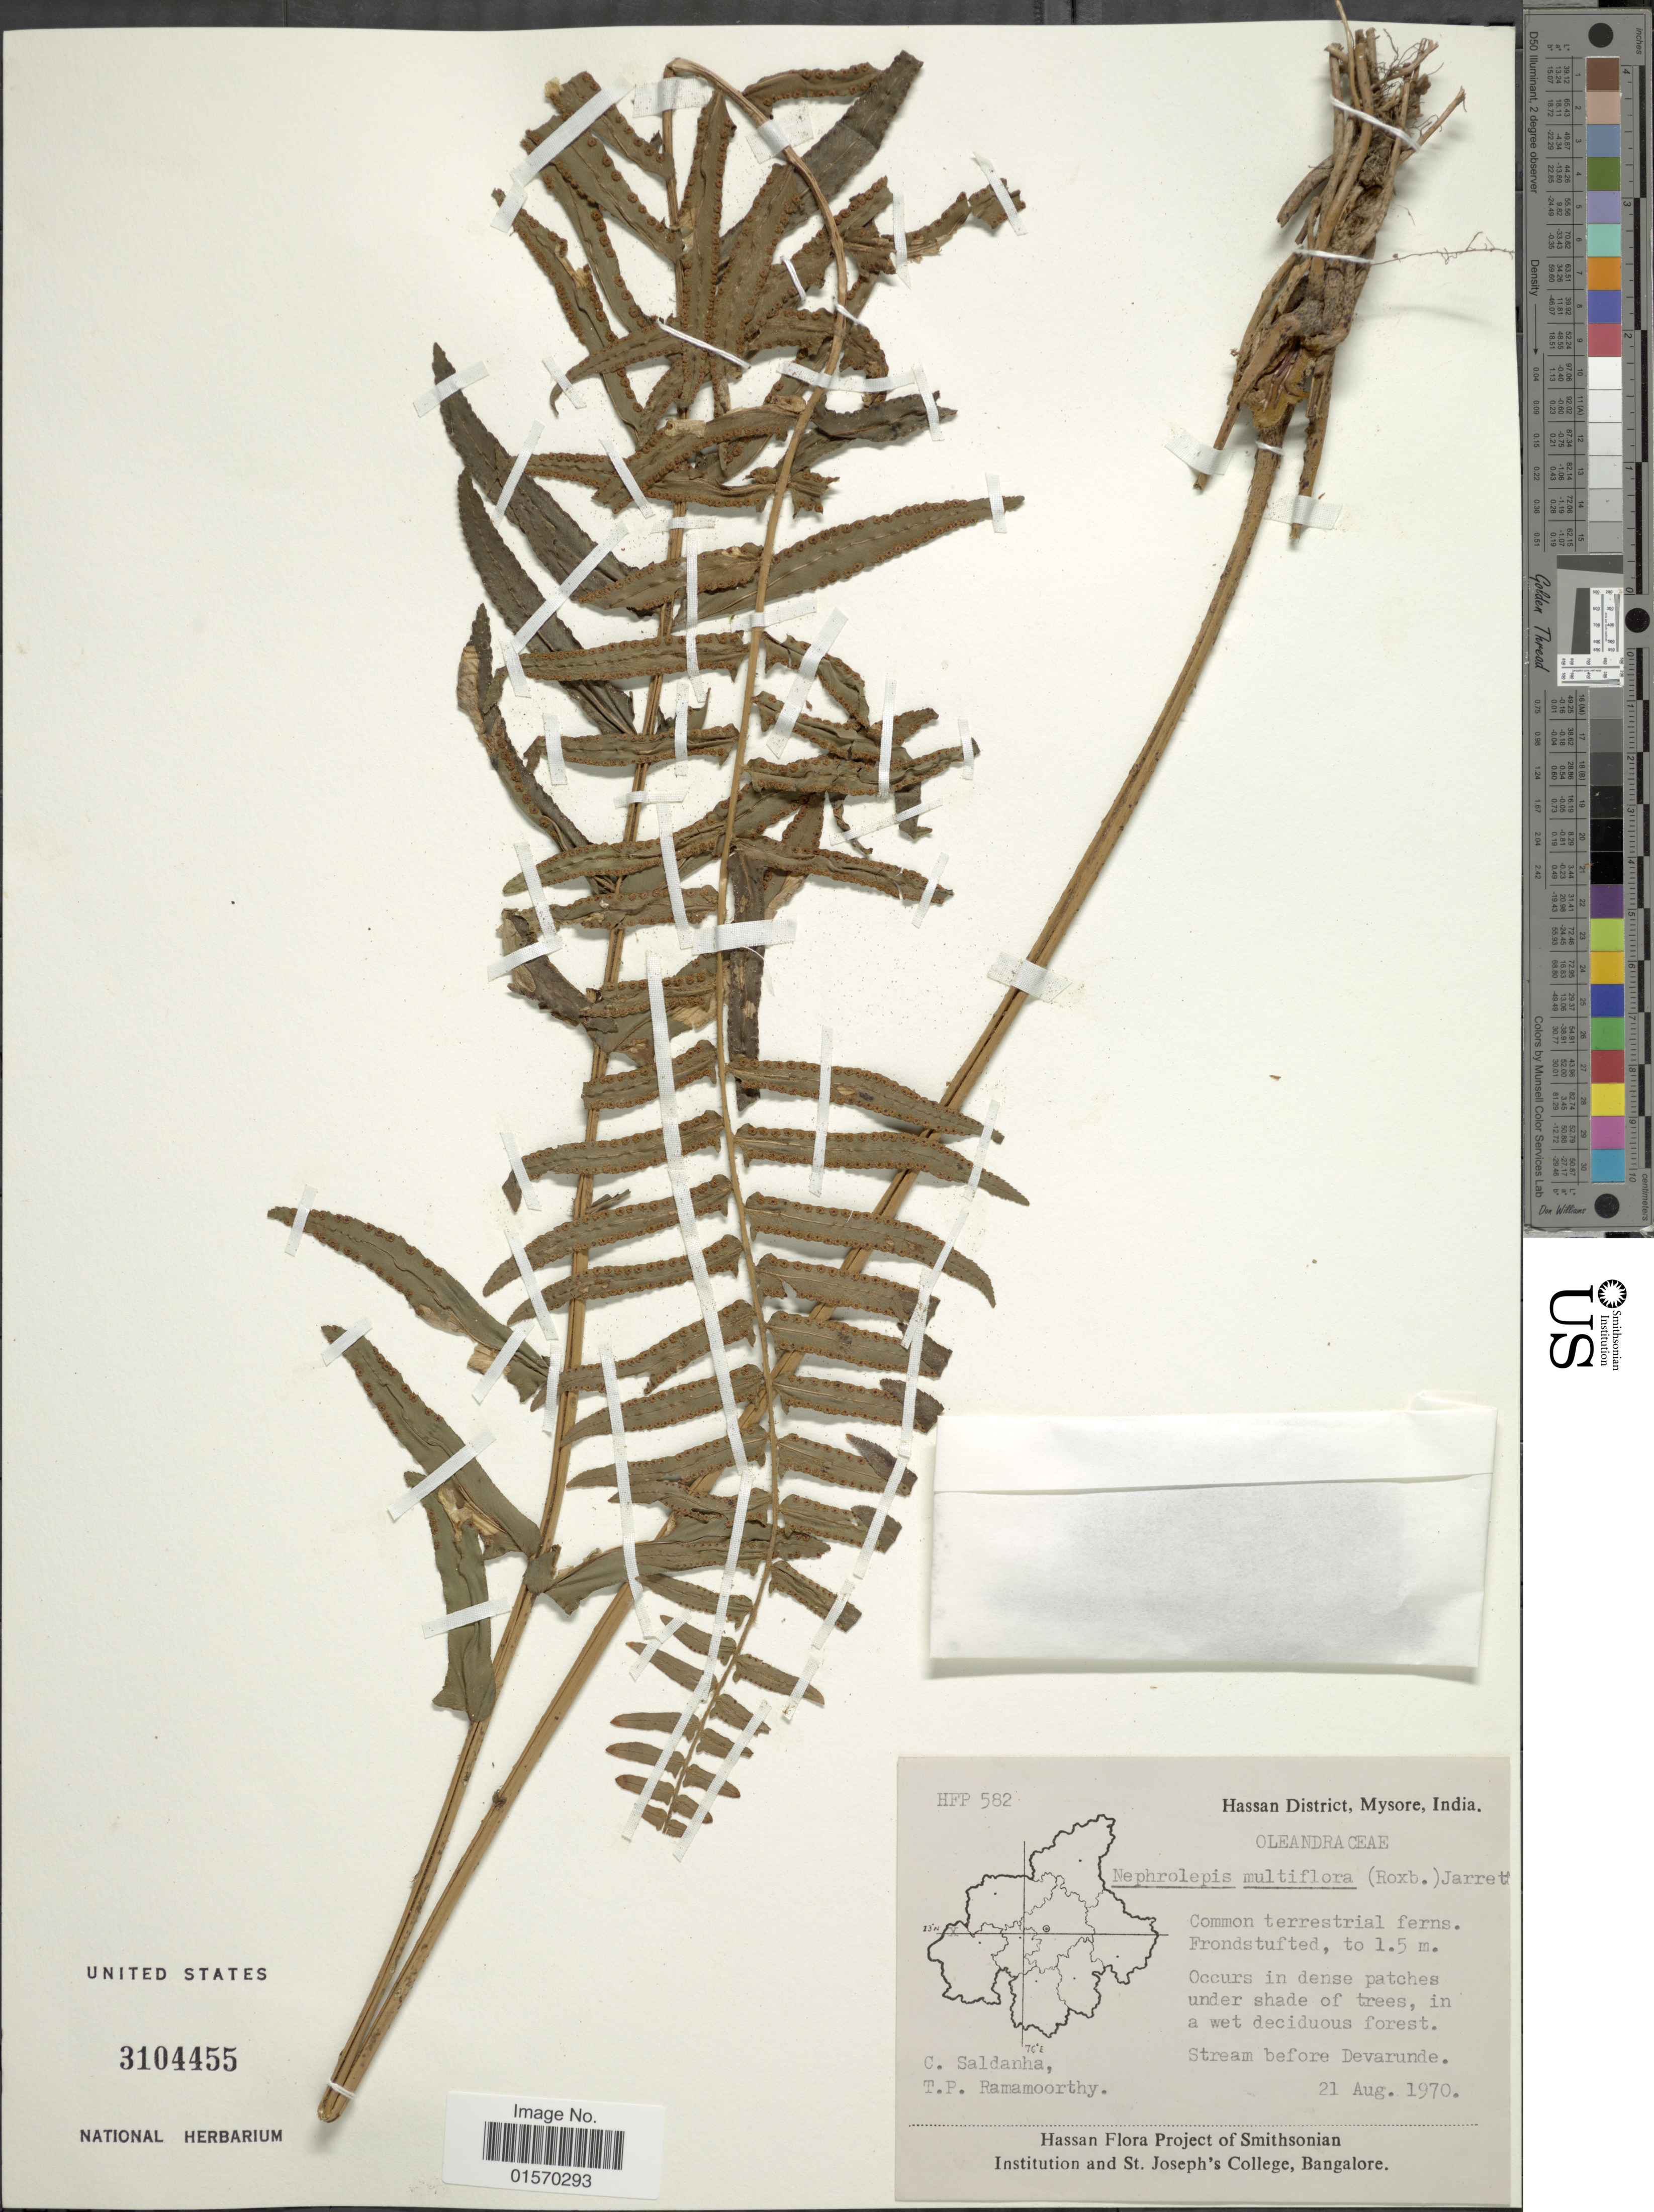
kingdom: Plantae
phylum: Tracheophyta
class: Polypodiopsida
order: Polypodiales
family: Nephrolepidaceae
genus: Nephrolepis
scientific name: Nephrolepis multiflora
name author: (Roxb.) F.M. Jarrett ex C.V. Morton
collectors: C. Saldanha & T. P. Ramamoorthy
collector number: HFP 582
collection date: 1970-08-21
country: India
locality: Hassan District, Mysore, Stream before Devarunde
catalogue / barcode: US 3104455